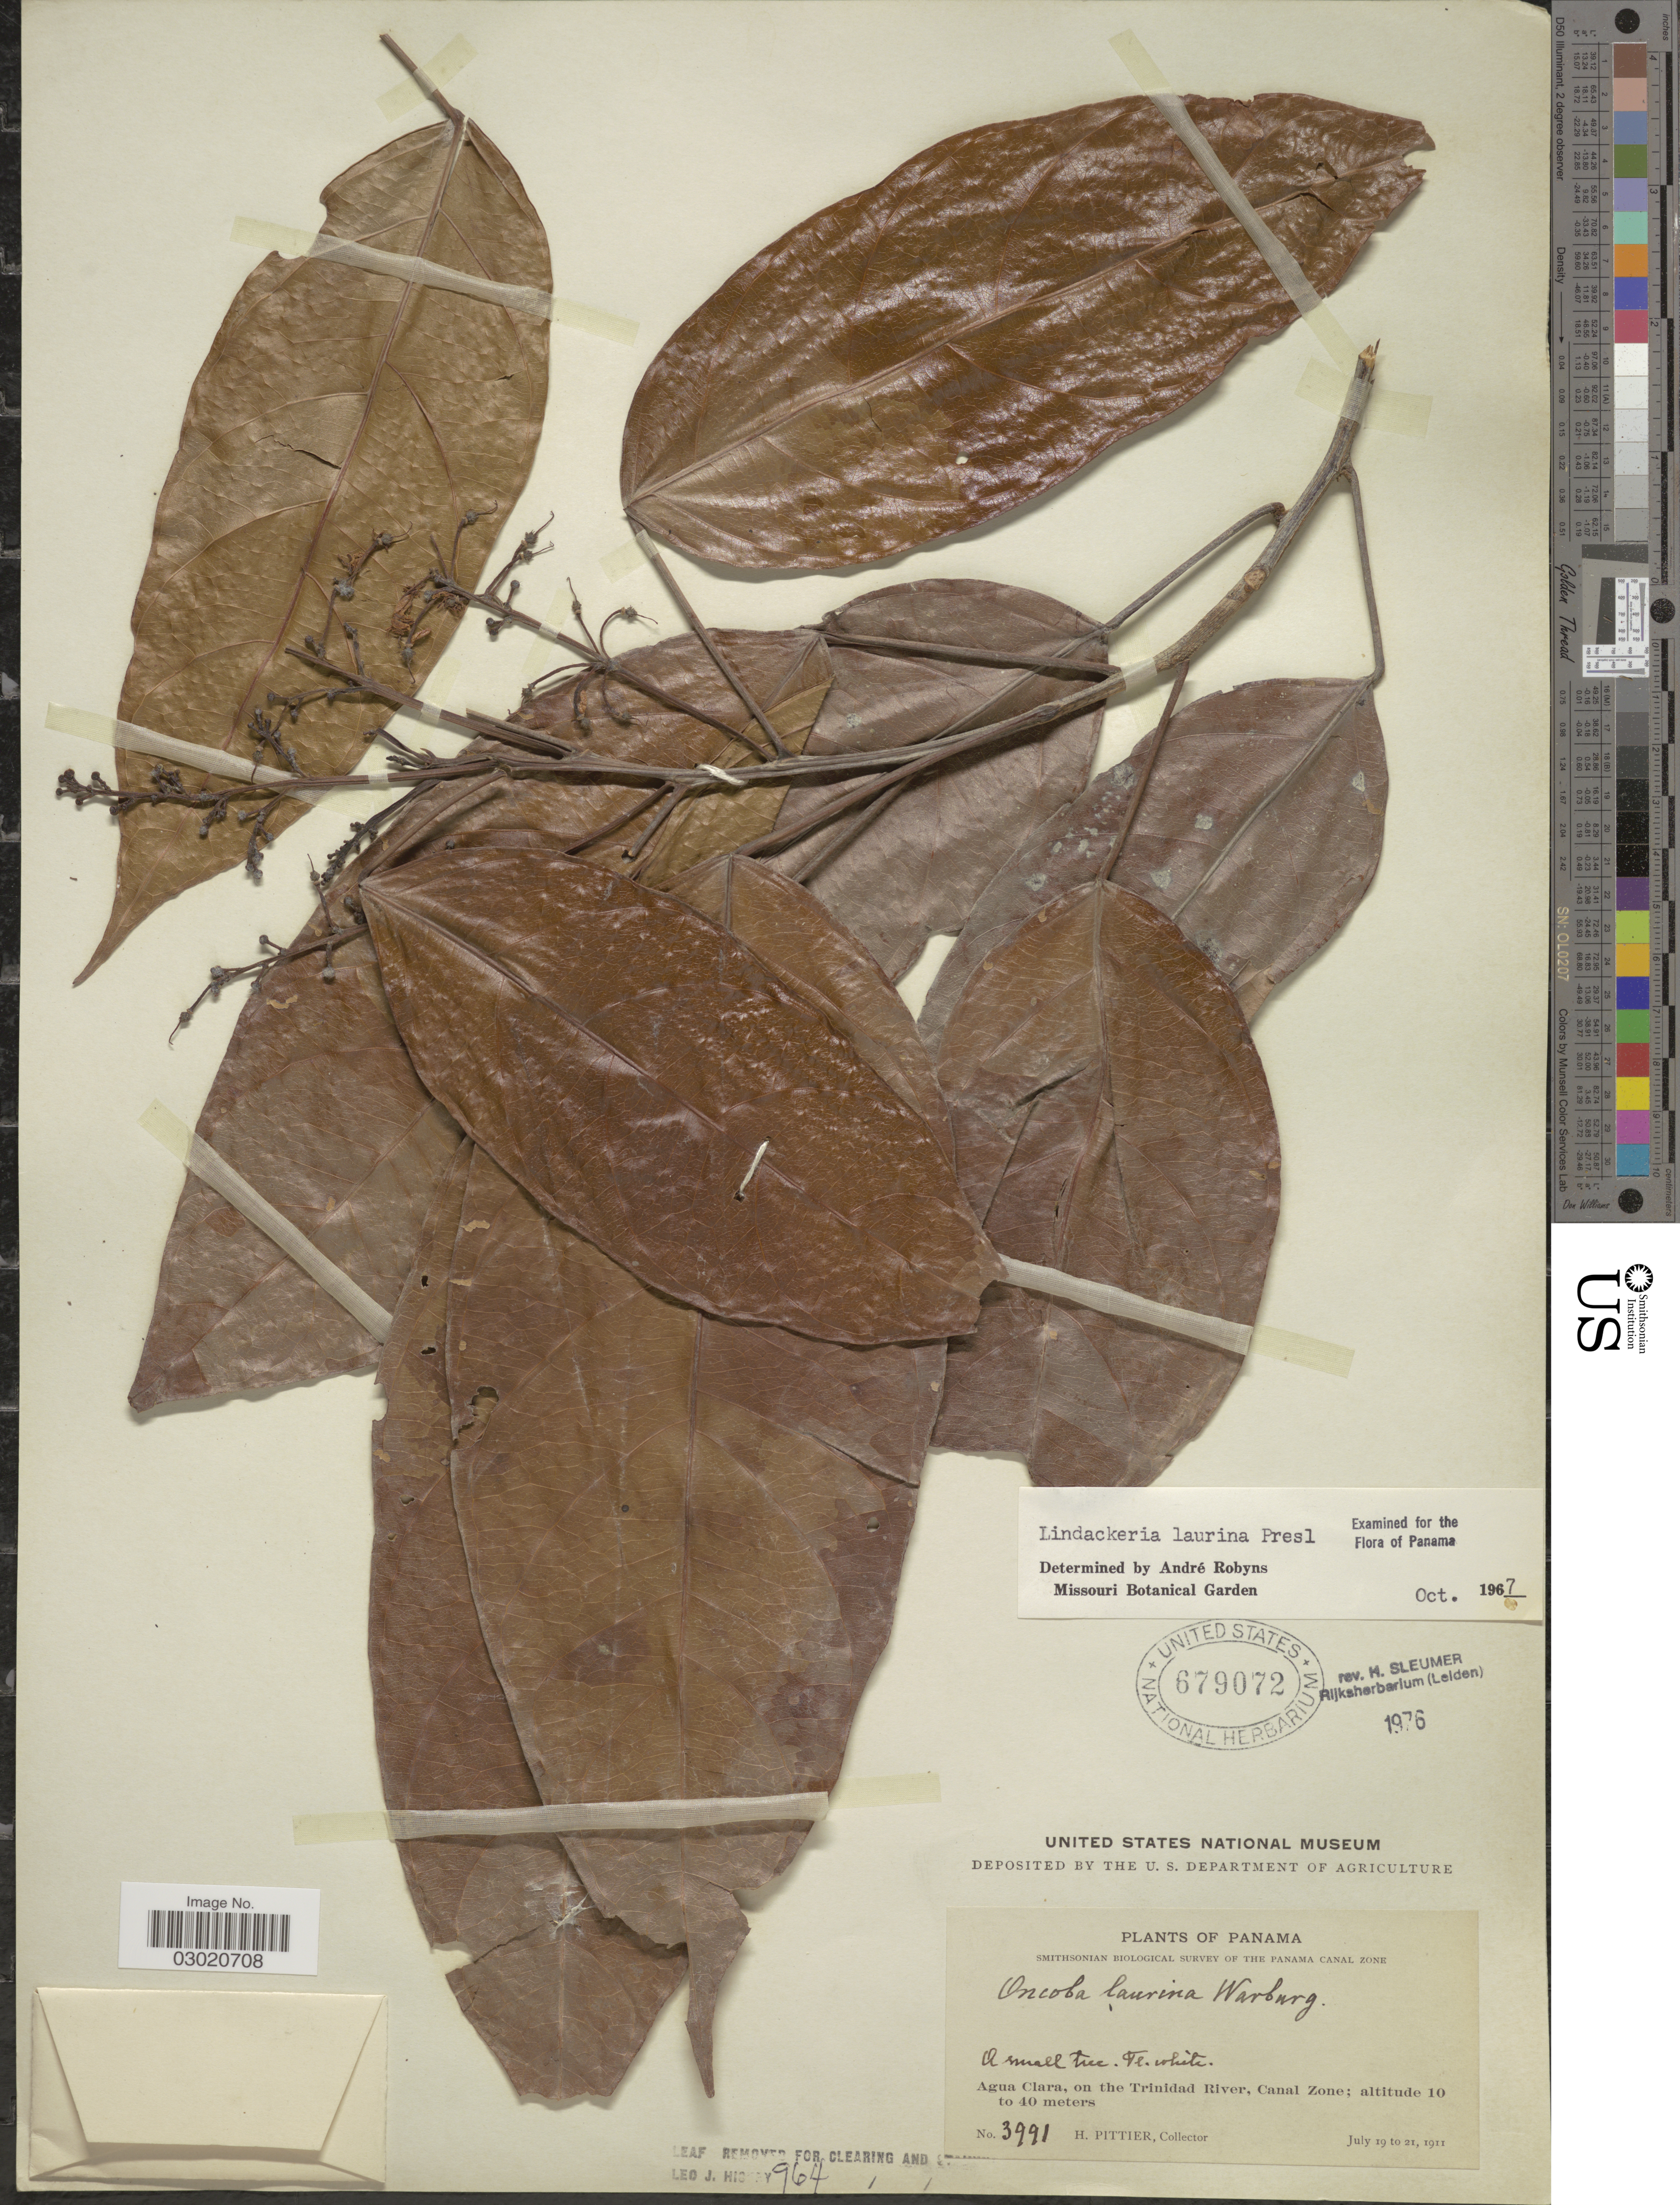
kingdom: Plantae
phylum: Tracheophyta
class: Magnoliopsida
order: Malpighiales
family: Achariaceae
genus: Lindackeria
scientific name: Lindackeria laurina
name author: C. Presl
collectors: H. F. Pittier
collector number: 3991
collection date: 1911-07-19/1911-07-21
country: Panama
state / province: Colón / Panamá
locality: Agua Clara, on the Trinidad River, Canal Zone.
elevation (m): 10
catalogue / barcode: US 679072